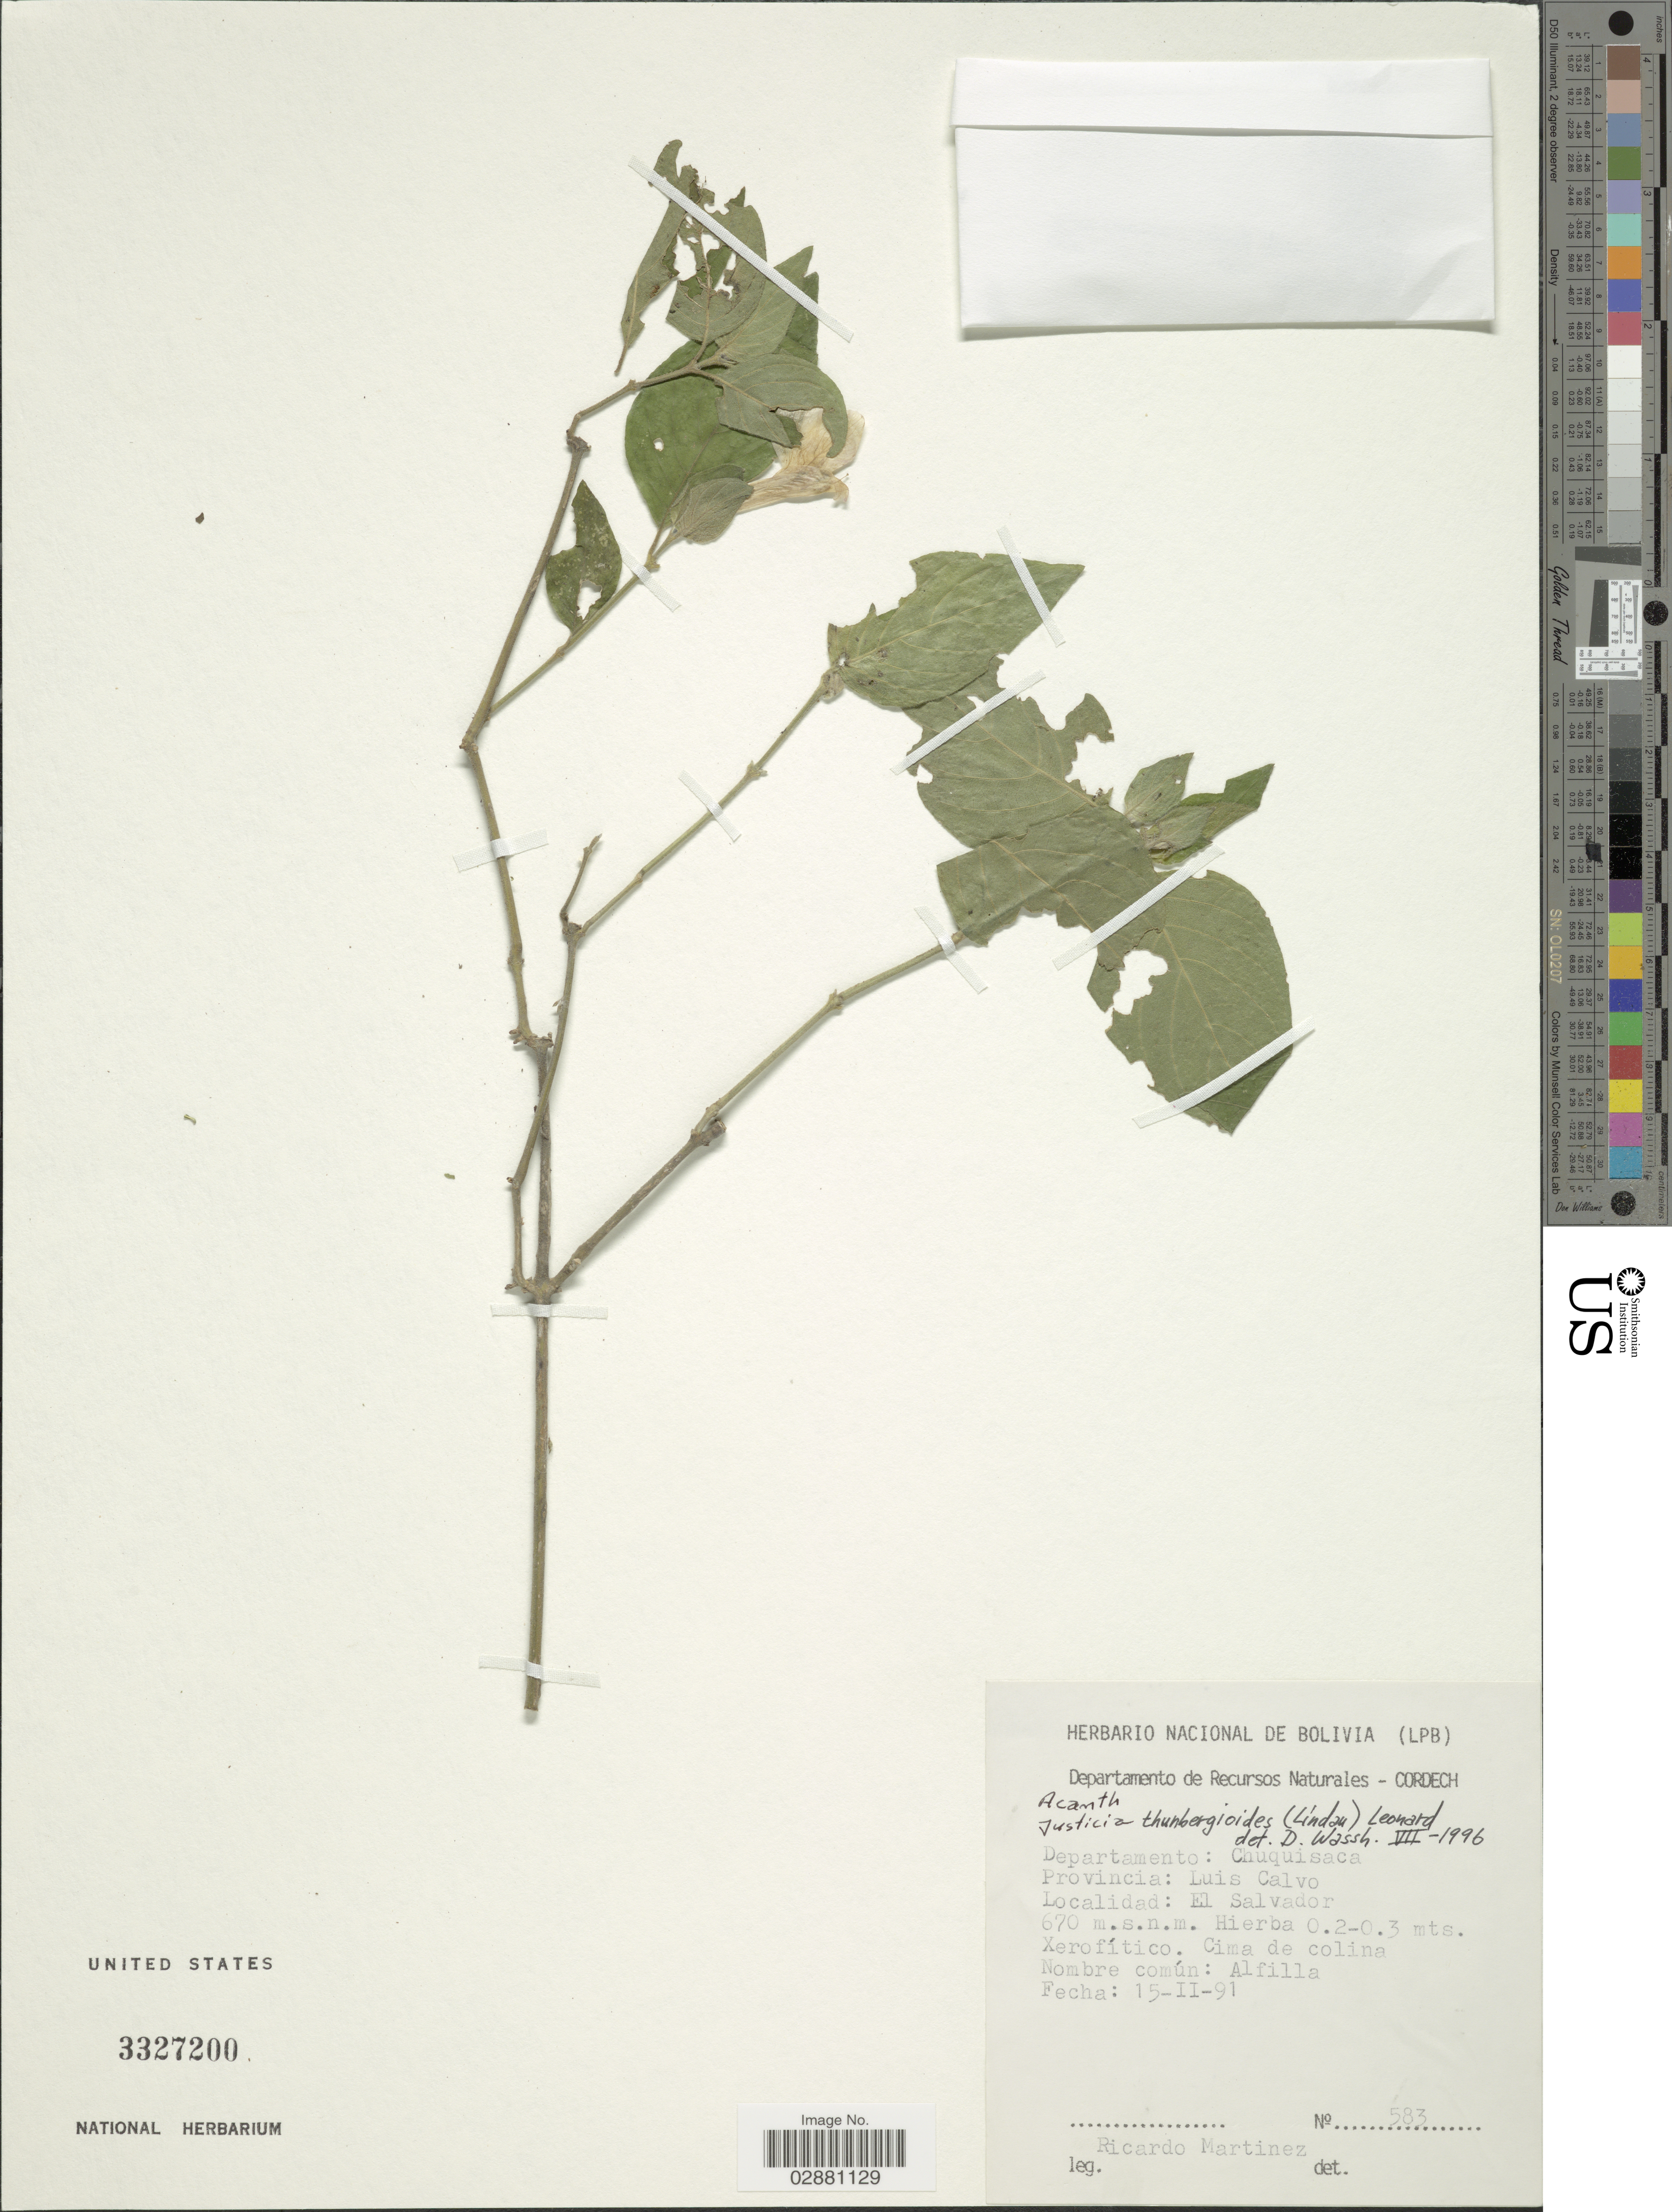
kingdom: Plantae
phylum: Tracheophyta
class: Magnoliopsida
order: Lamiales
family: Acanthaceae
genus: Justicia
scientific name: Justicia thunbergioides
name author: (Lindau) Leonard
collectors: R. Martinez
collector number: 583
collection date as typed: Transcribed d/m/y: 15/2/91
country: Bolivia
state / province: Chuquisaca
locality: Departamento: Chuquisaca. Provincia: Luis Calvo. El Salvador.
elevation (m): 670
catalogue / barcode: US 3327200